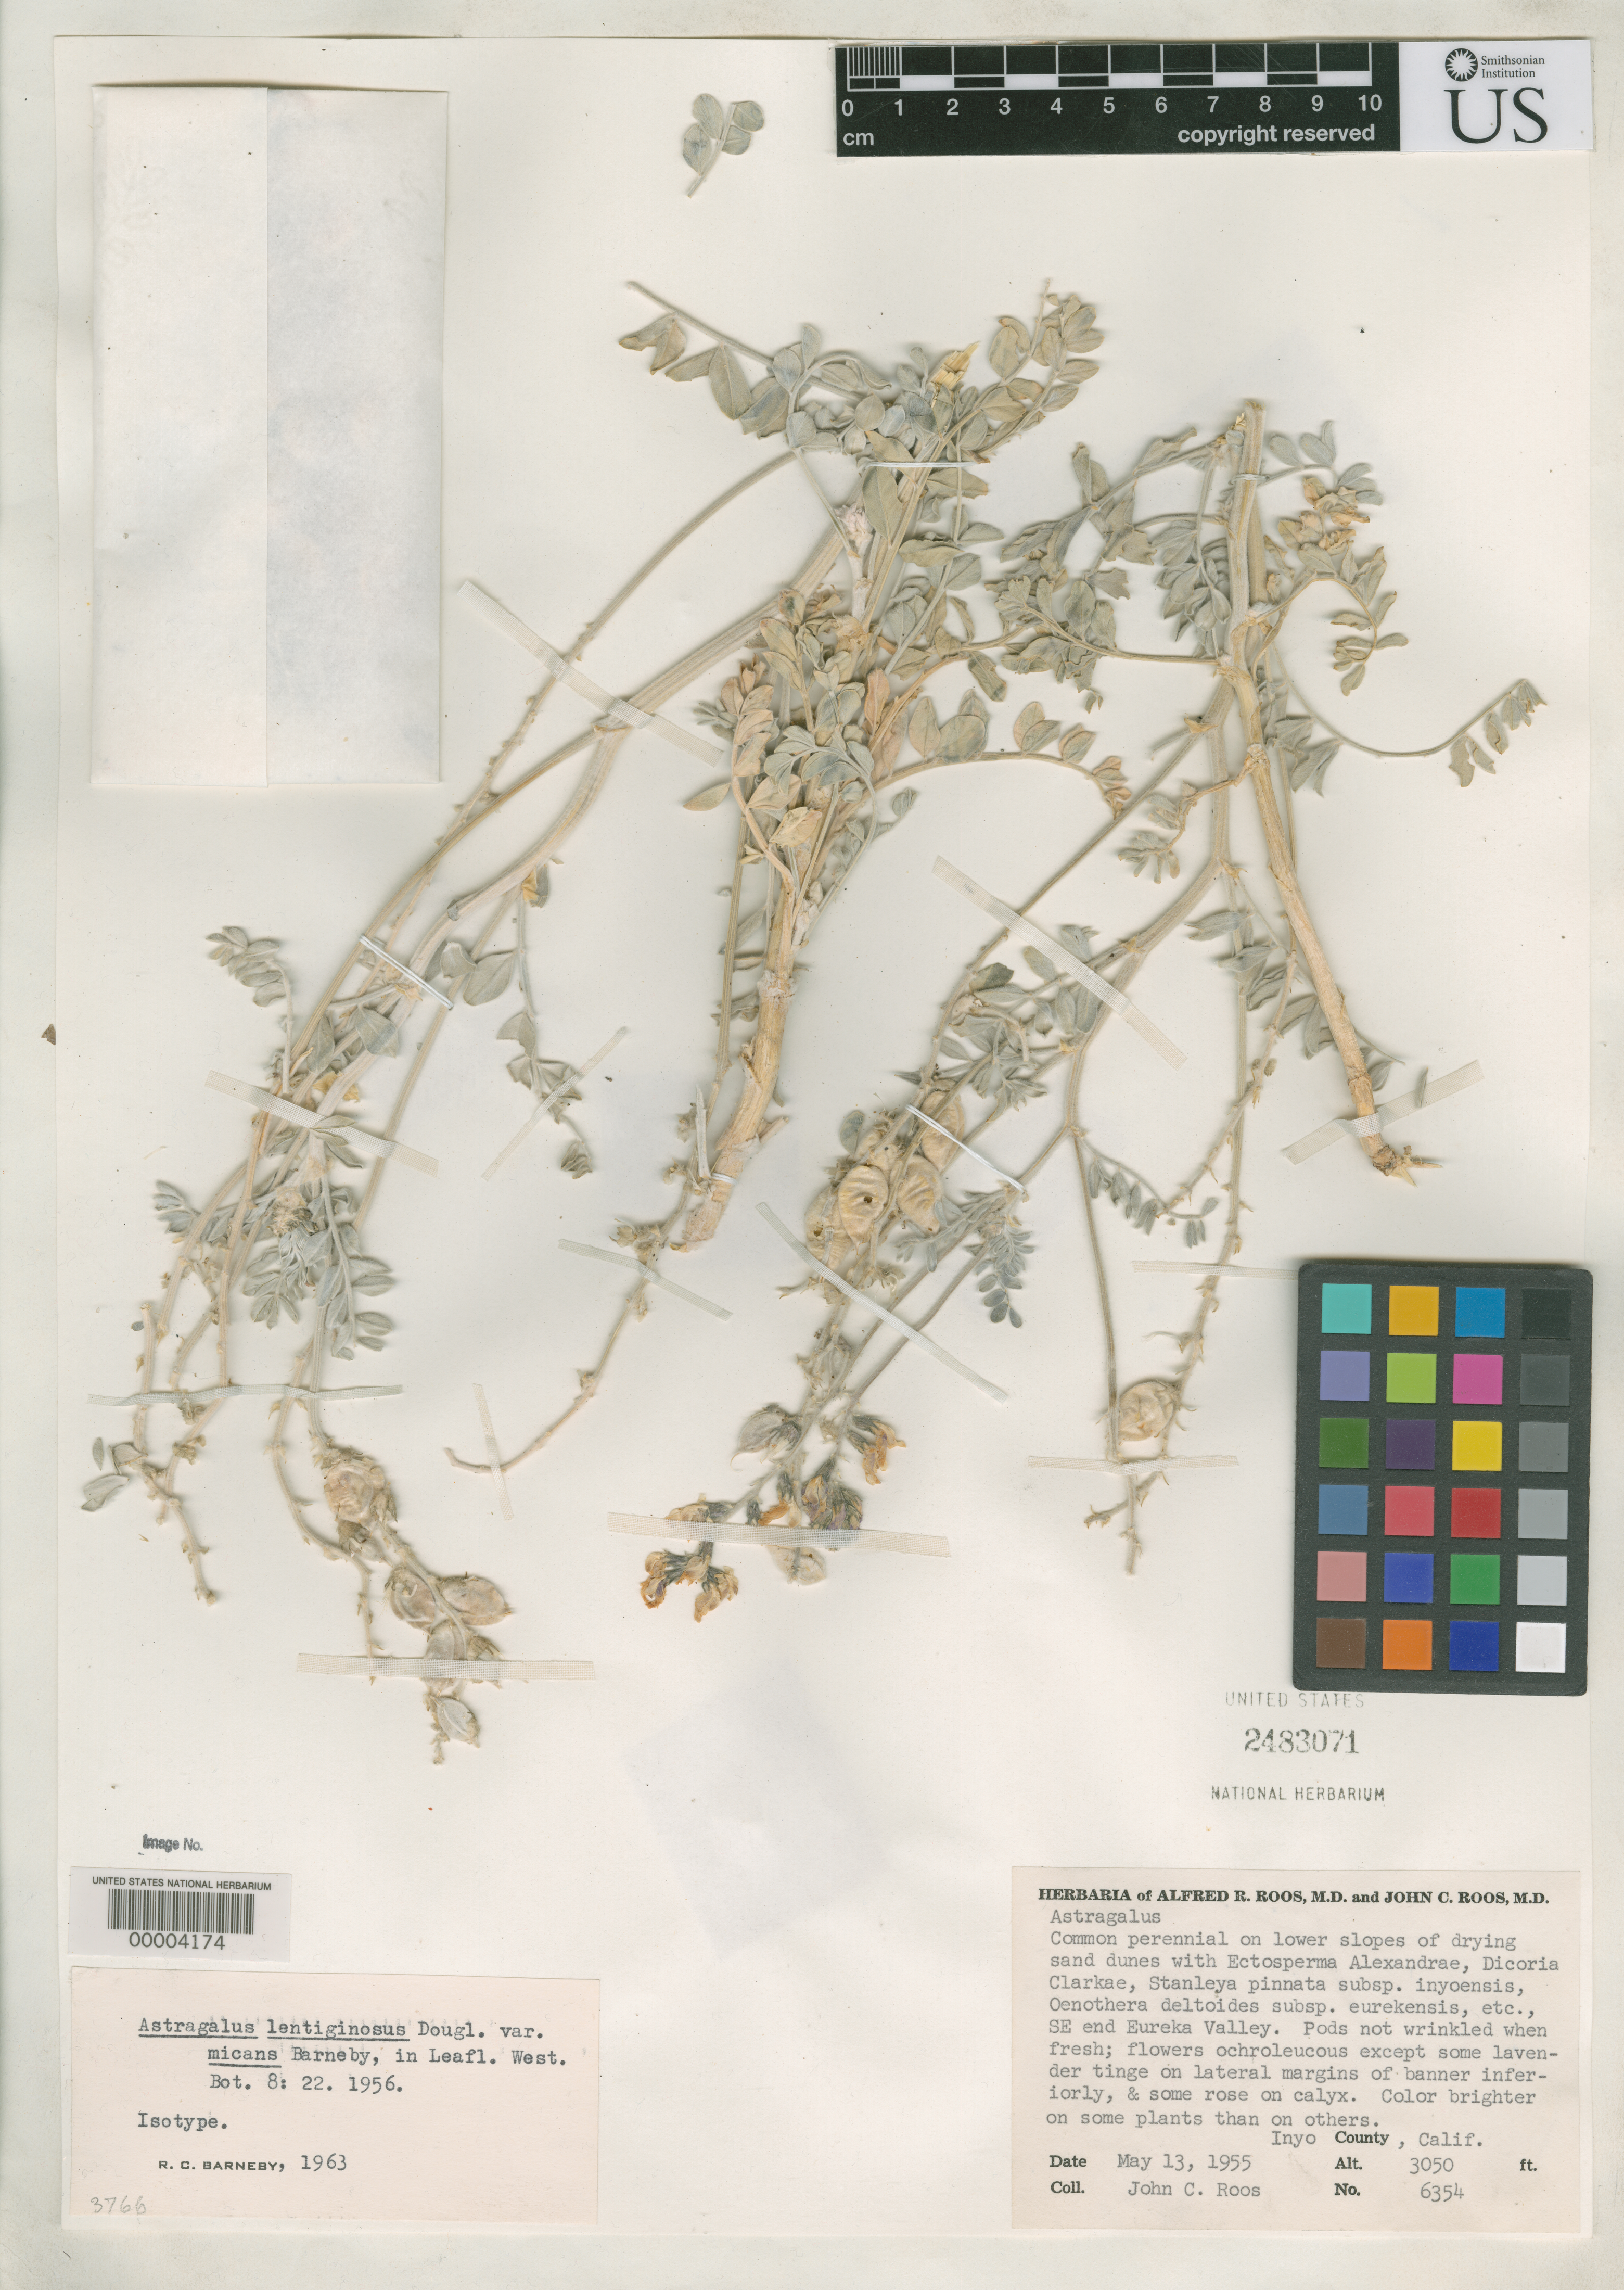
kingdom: Plantae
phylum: Tracheophyta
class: Magnoliopsida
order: Fabales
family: Fabaceae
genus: Astragalus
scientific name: Astragalus lentiginosus var. micans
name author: Barneby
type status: Isosyntype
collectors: J. C. Roos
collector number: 6354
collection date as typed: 13 May 1955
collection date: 1955-05-13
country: United States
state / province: California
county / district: Inyo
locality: Eureka Valley, Inyo Mountains.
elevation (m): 930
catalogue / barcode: US 2483071